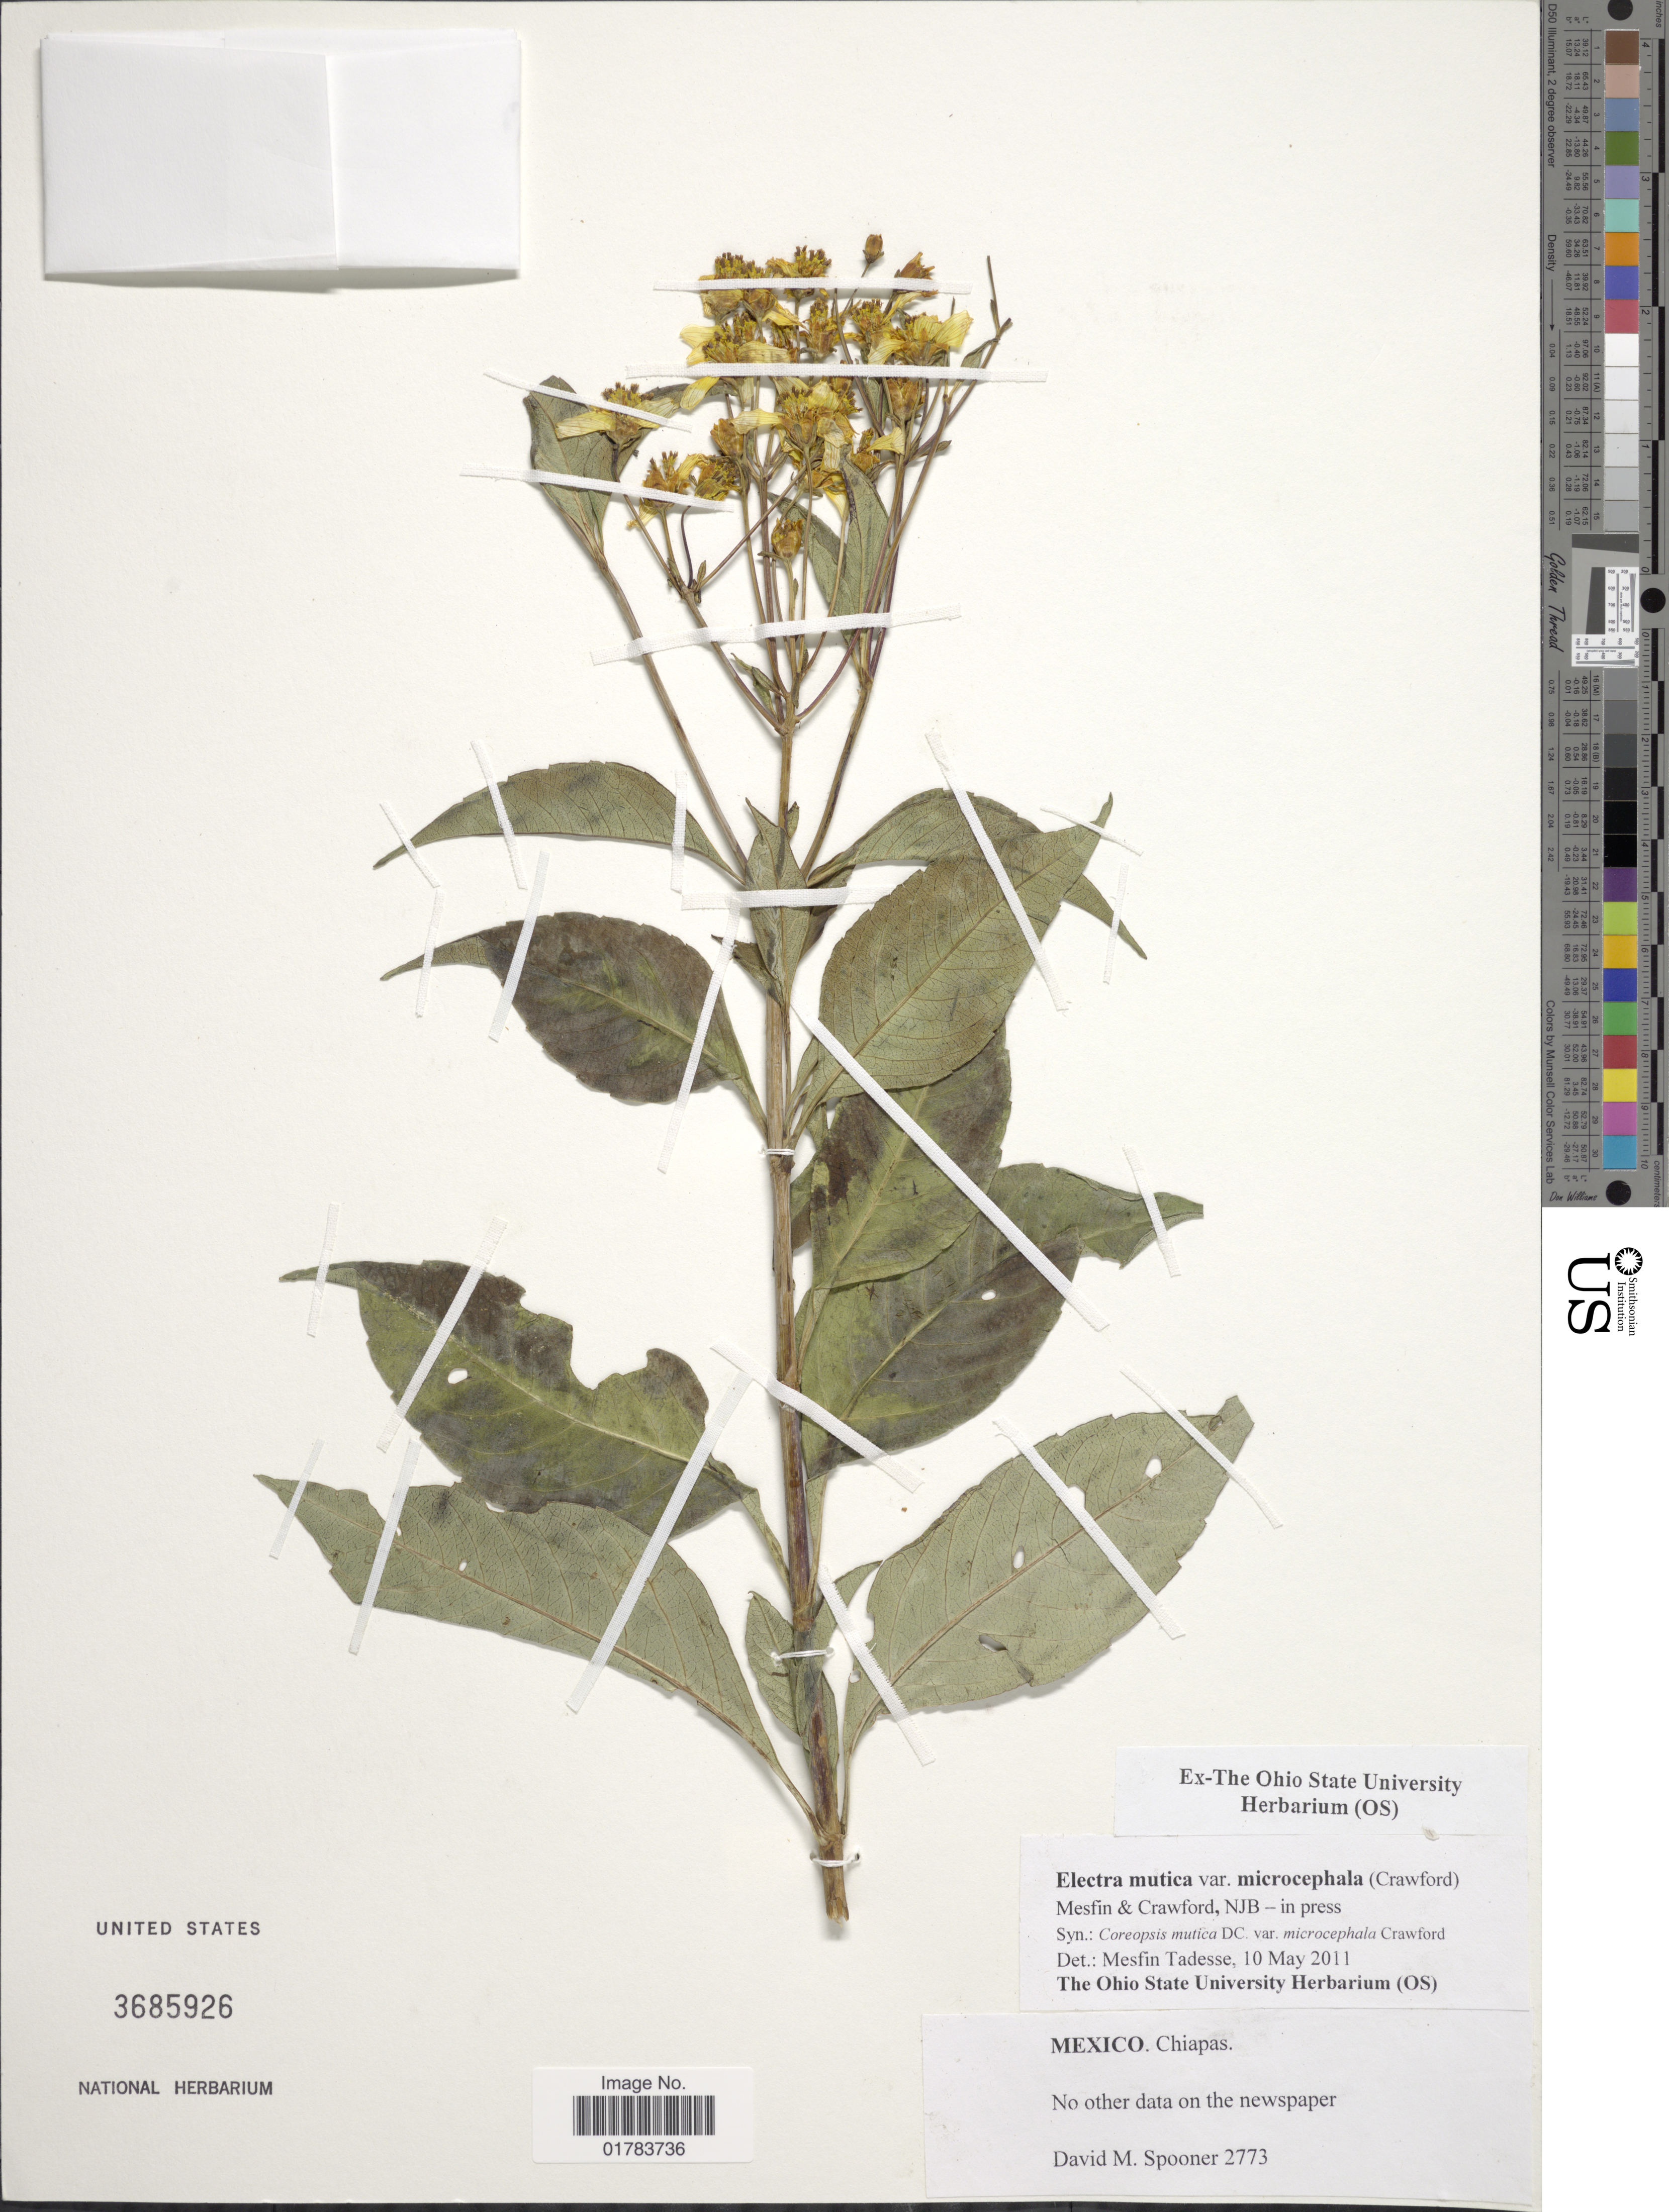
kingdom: Plantae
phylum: Tracheophyta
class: Magnoliopsida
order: Asterales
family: Asteraceae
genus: Coreopsis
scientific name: Coreopsis mutica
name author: DC.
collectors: D. Spooner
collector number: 2773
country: Mexico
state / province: Chiapas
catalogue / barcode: US 3685926